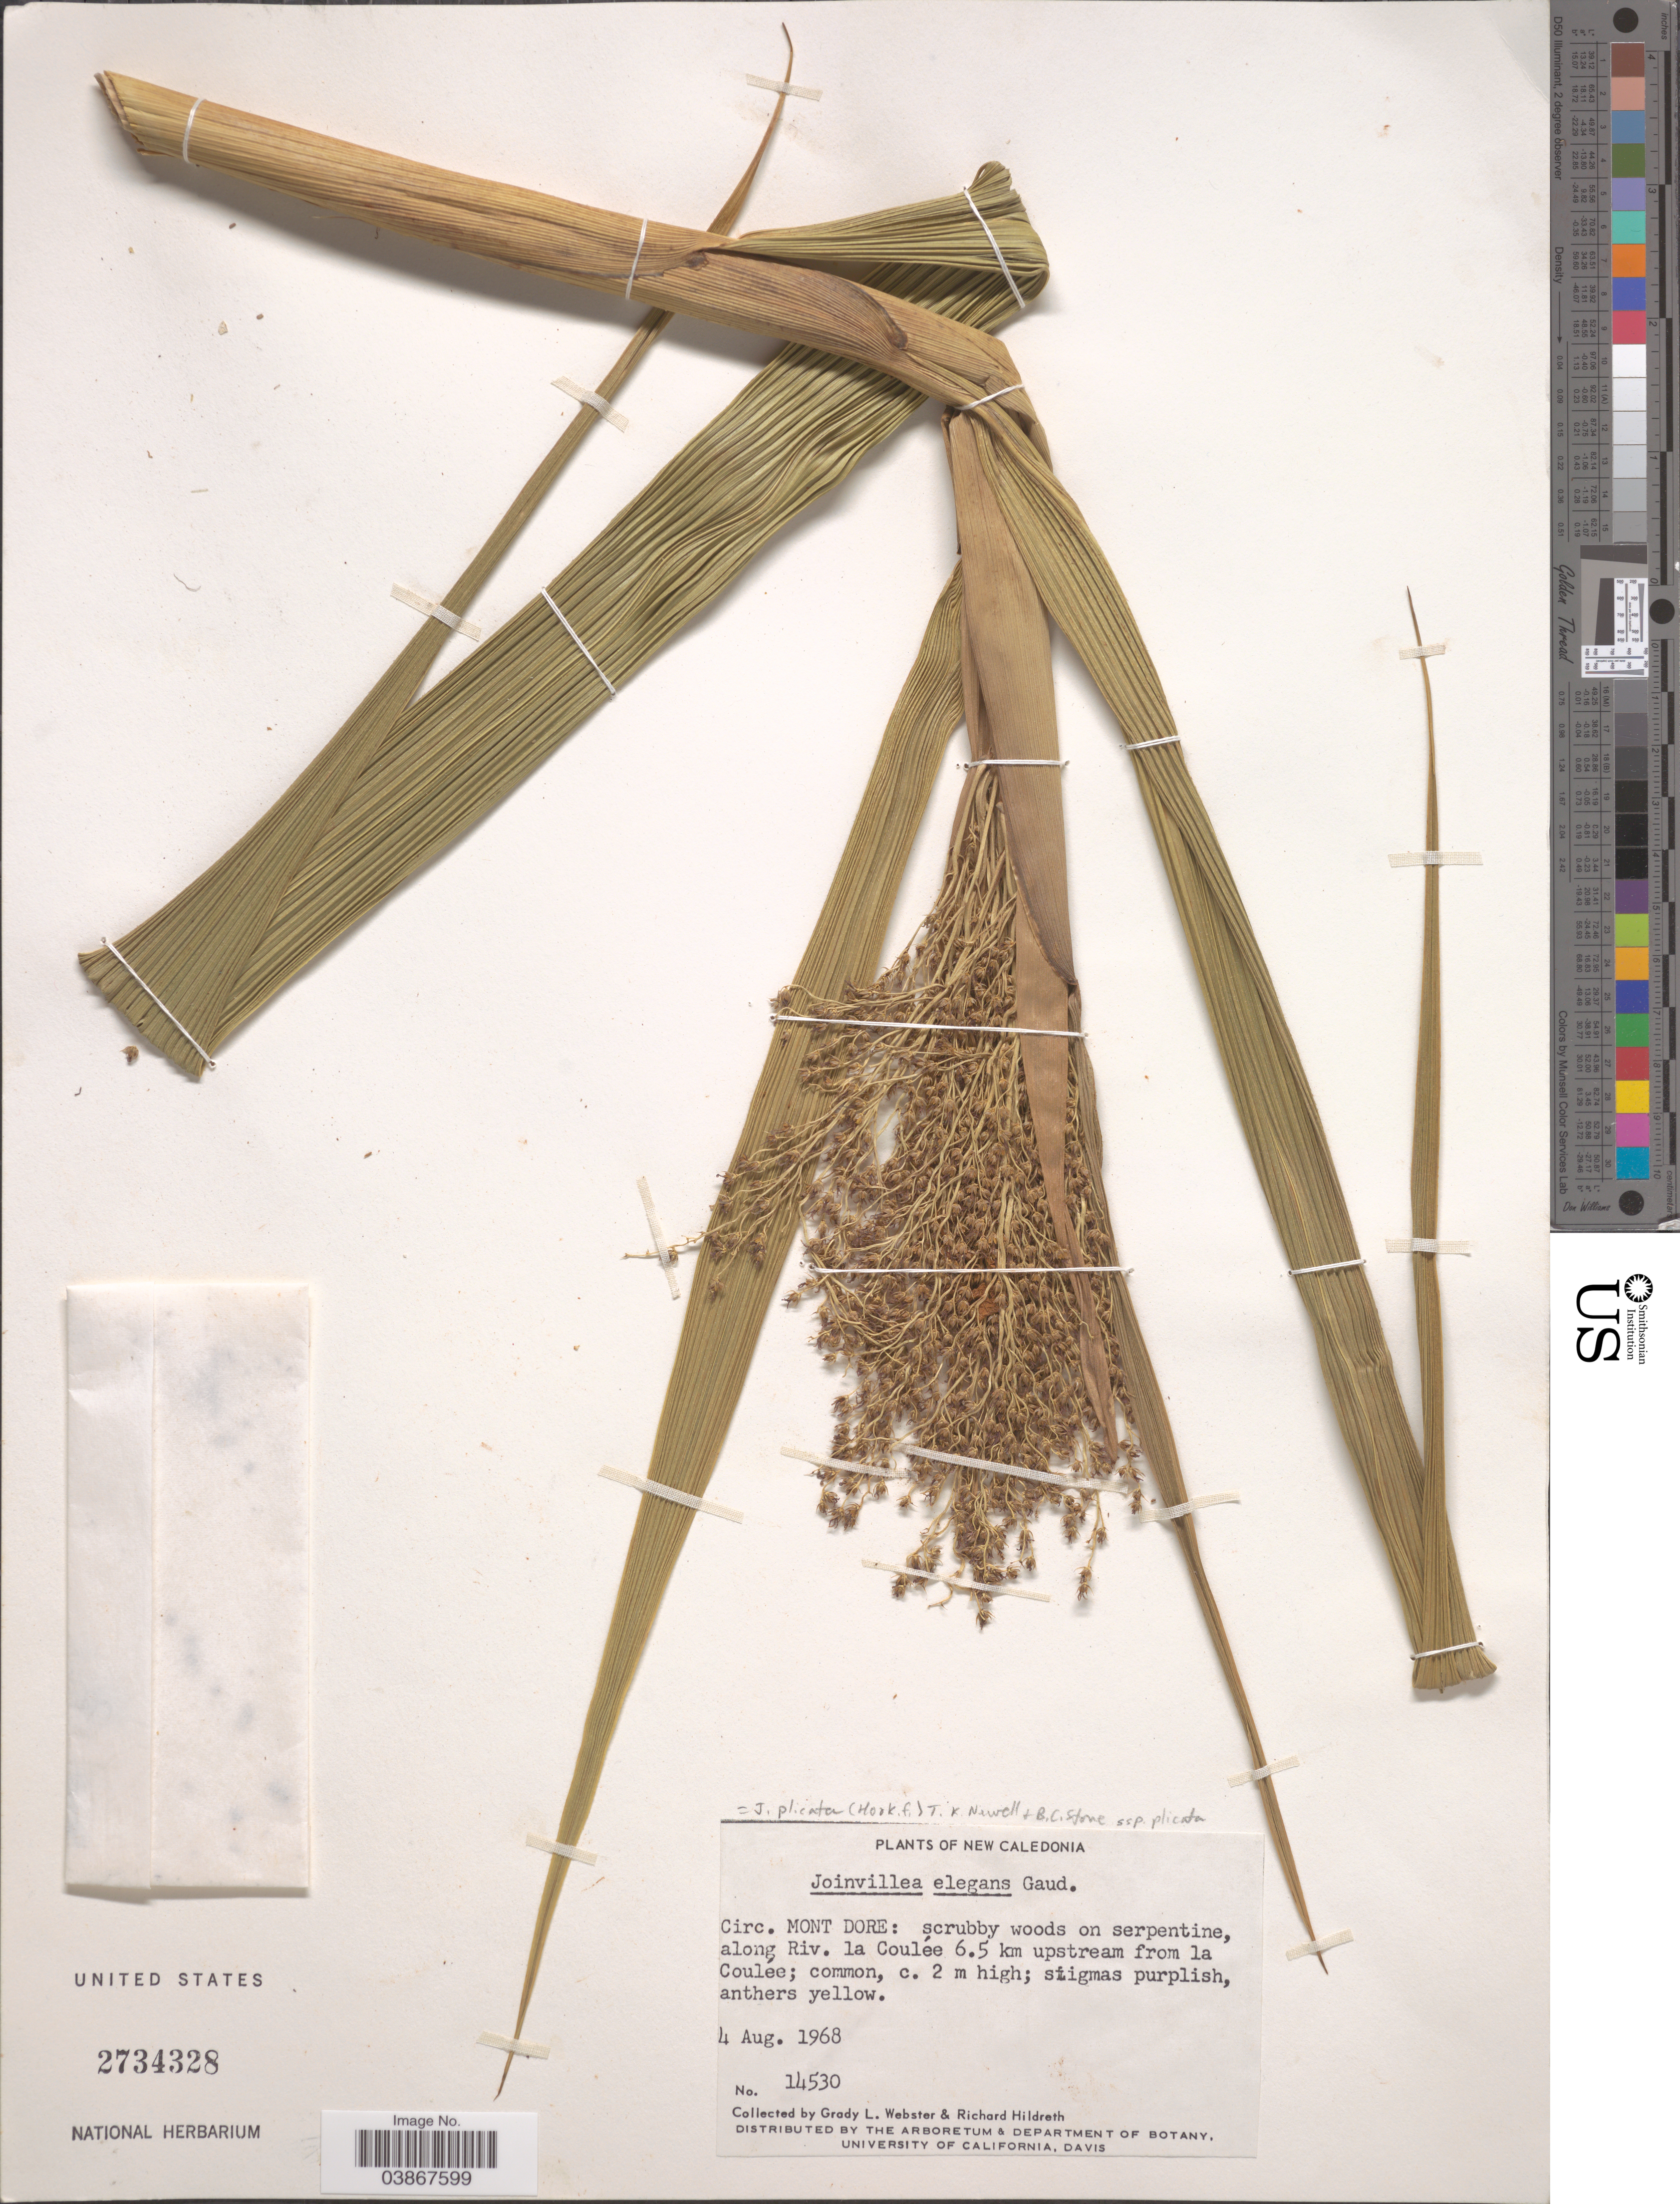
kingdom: Plantae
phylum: Tracheophyta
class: Liliopsida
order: Poales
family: Joinvilleaceae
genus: Joinvillea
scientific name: Joinvillea plicata subsp. plicata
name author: (Hook. f.) Newell & B.C. Stone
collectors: G. L. Webster & R. Hildreth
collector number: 14530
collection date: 1968-08-04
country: New Caledonia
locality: Circ. Mont Dore: along Riv. la Coulée 6.5 km upstream from la Coulee.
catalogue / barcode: US 2734328